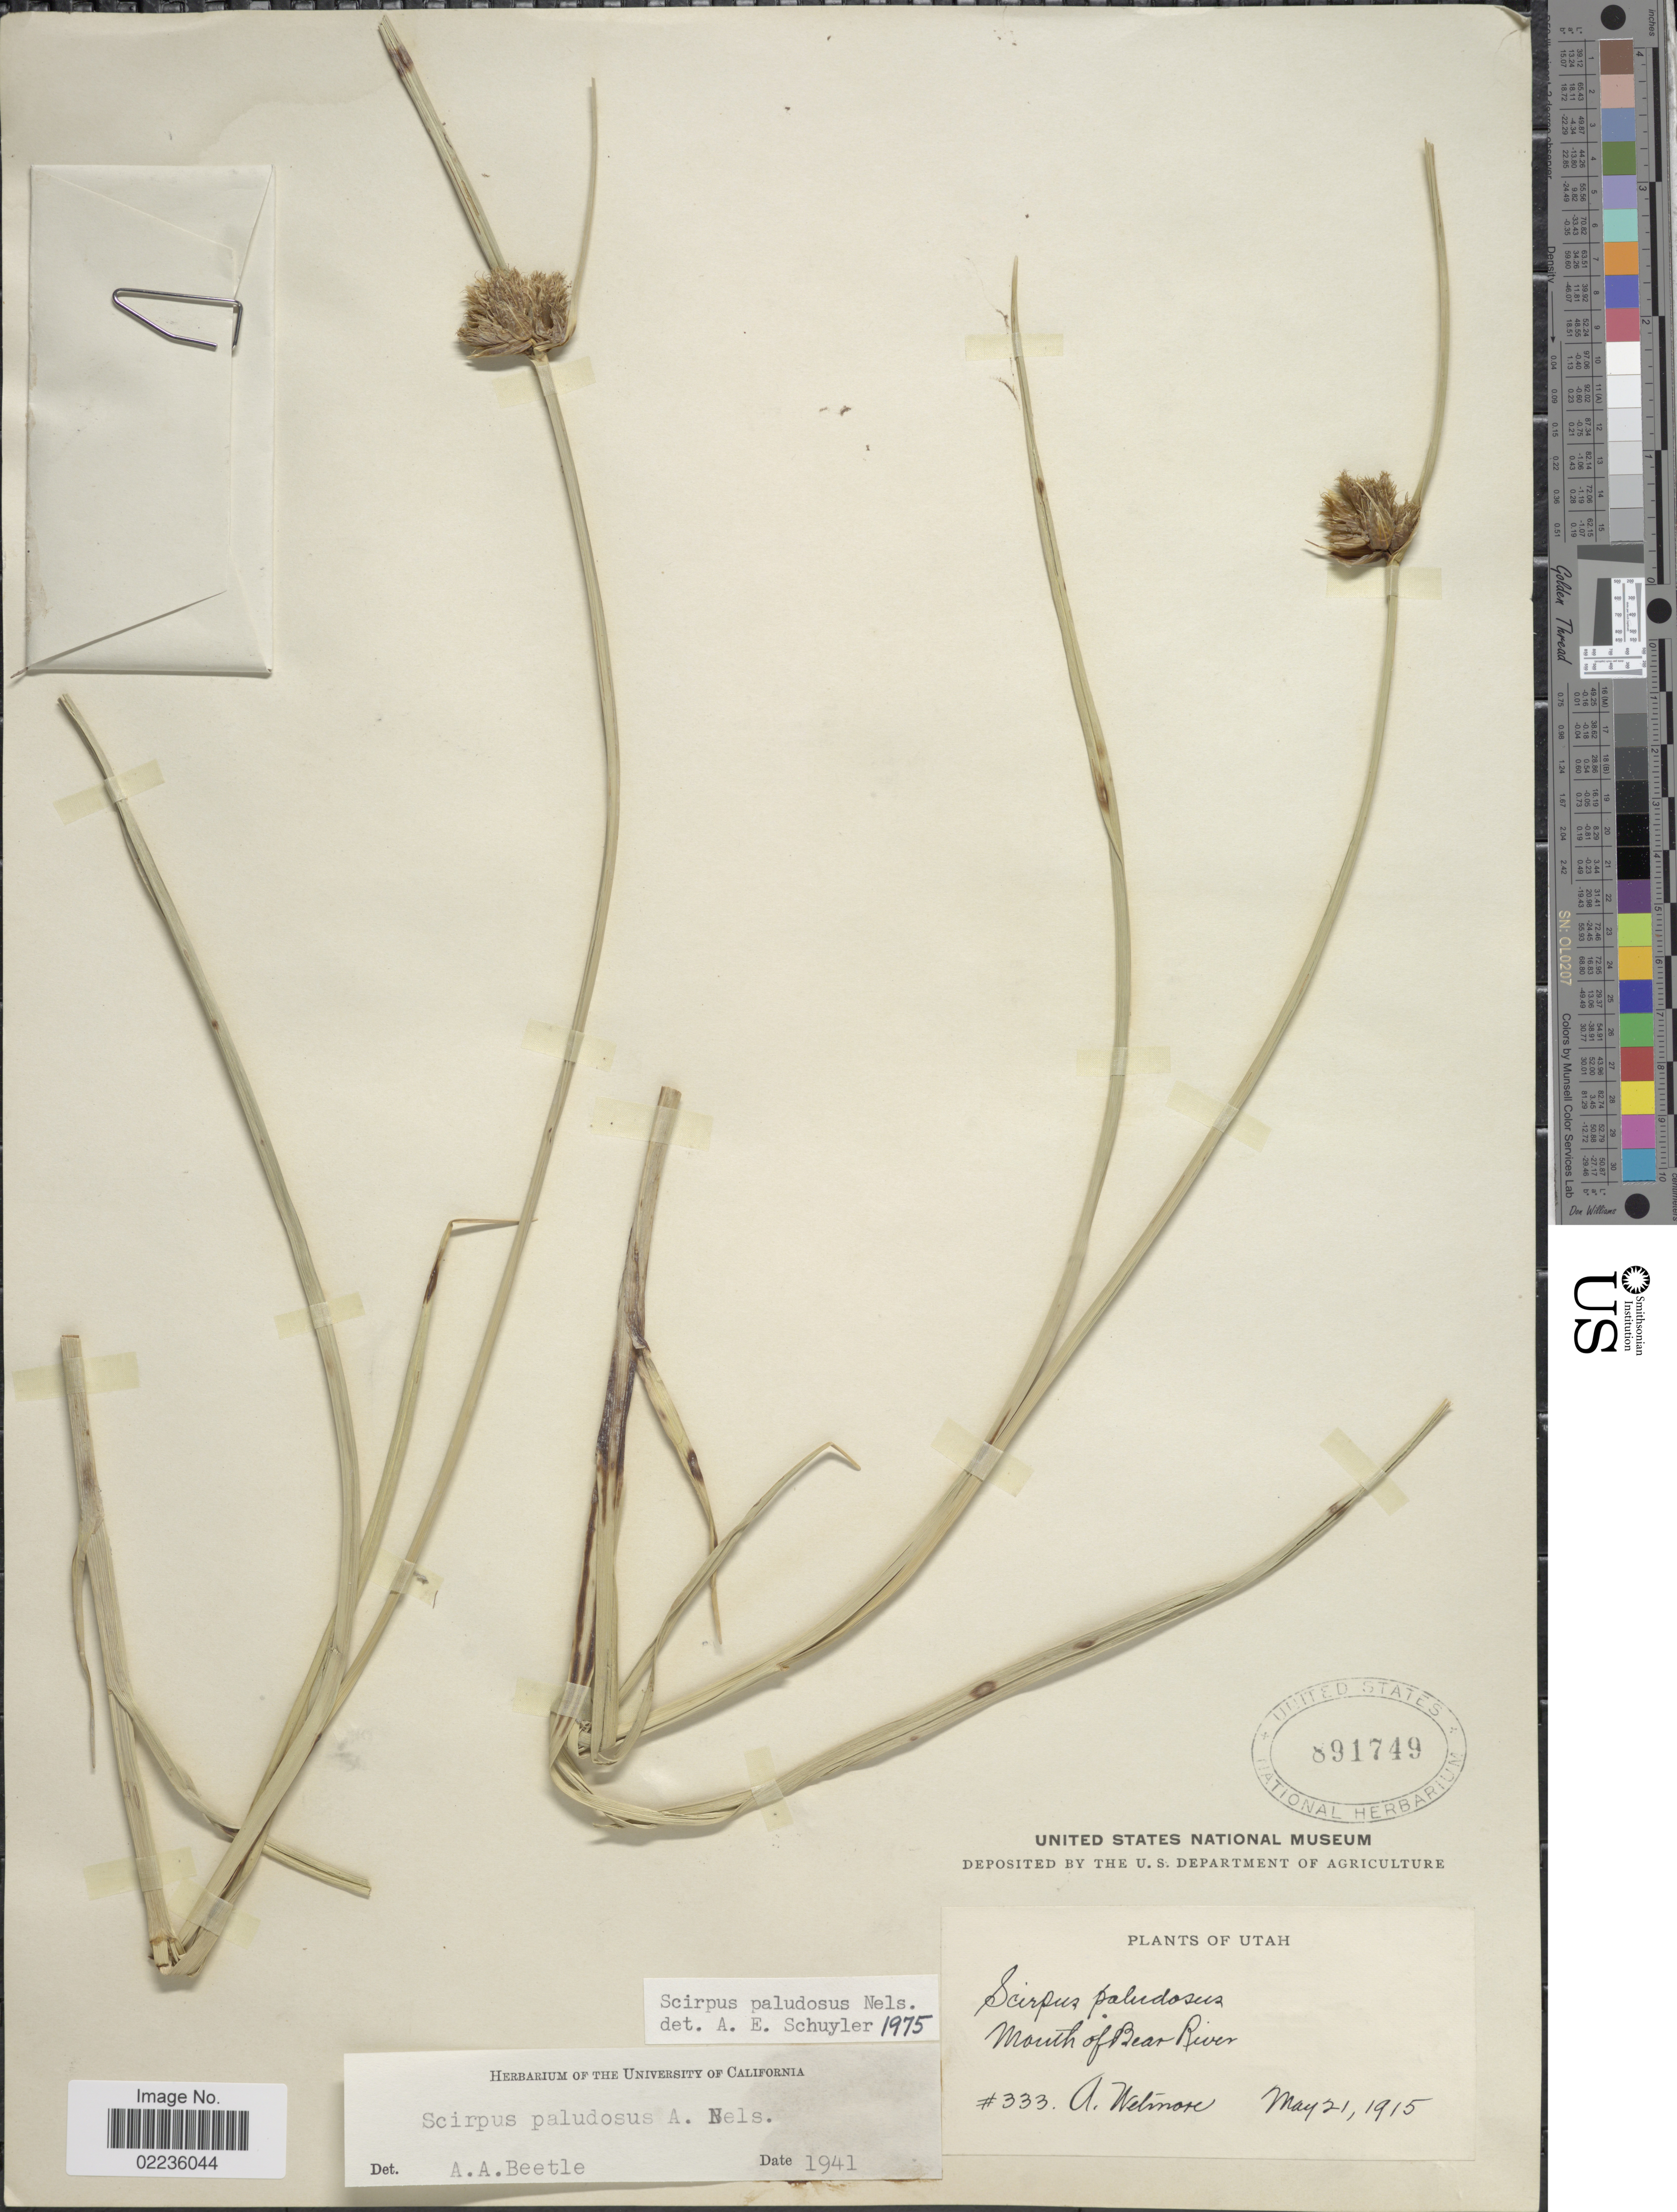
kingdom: Plantae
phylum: Tracheophyta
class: Liliopsida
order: Poales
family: Cyperaceae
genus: Bolboschoenus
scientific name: Bolboschoenus maritimus subsp. paludosus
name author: (A. Nelson) T. Koyama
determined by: Strong, M. T., (US), Smithsonian Institution - National Museum of Natural History (UNITED STATES)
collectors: A. Wetmore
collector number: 333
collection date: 1915-05-21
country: United States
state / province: Utah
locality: Mouth of Bear River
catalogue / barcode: US 891749